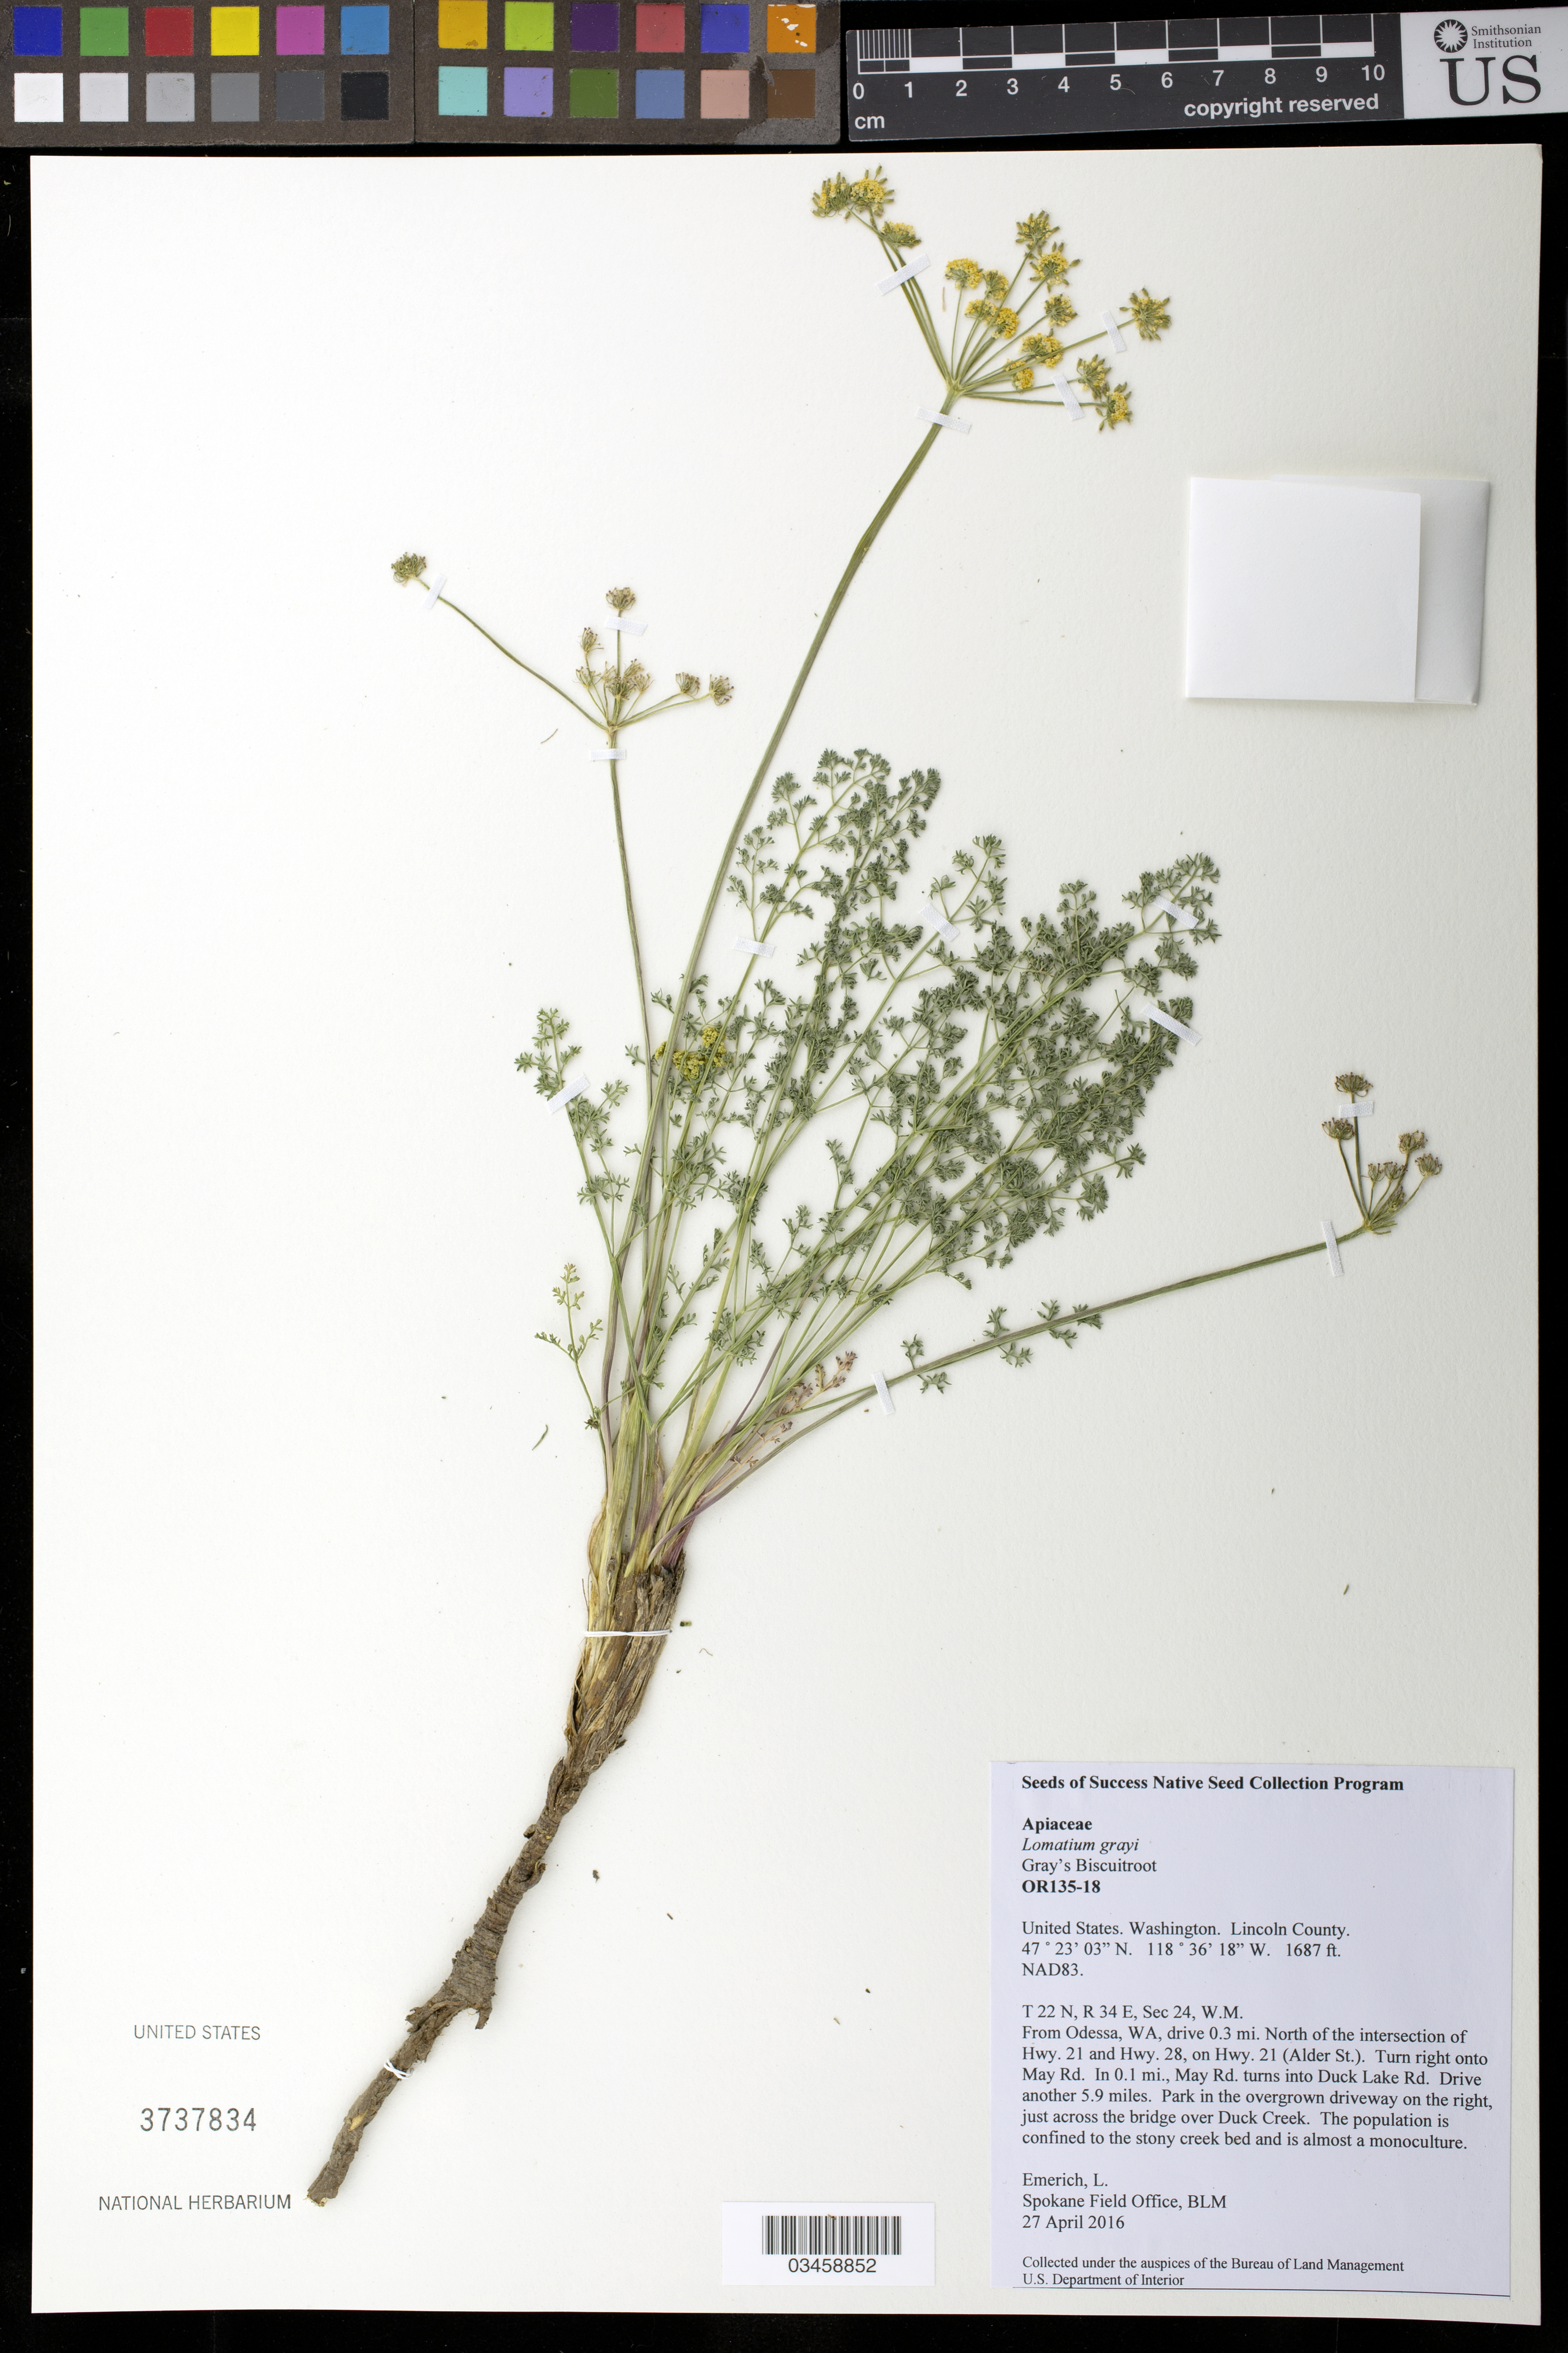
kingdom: Plantae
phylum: Tracheophyta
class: Magnoliopsida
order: Apiales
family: Apiaceae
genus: Lomatium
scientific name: Lomatium grayi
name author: (J.M. Coult. & Rose) J.M. Coult. & Rose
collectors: L. Emerich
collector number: OR135-18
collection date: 2016-04-27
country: United States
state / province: Washington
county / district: Lincoln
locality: From Odessa 0.3mi. N of intersection of Hwy 21 and Hwy 28, on Hwy 21 (Alder St.) turn left onto May Rd for 0.1 mi, turn into Duck Lake Rd for 5.9 mi. just across the bridge over Duck Creek. T22N, R34E, sec. 24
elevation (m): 514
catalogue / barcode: US 3737834